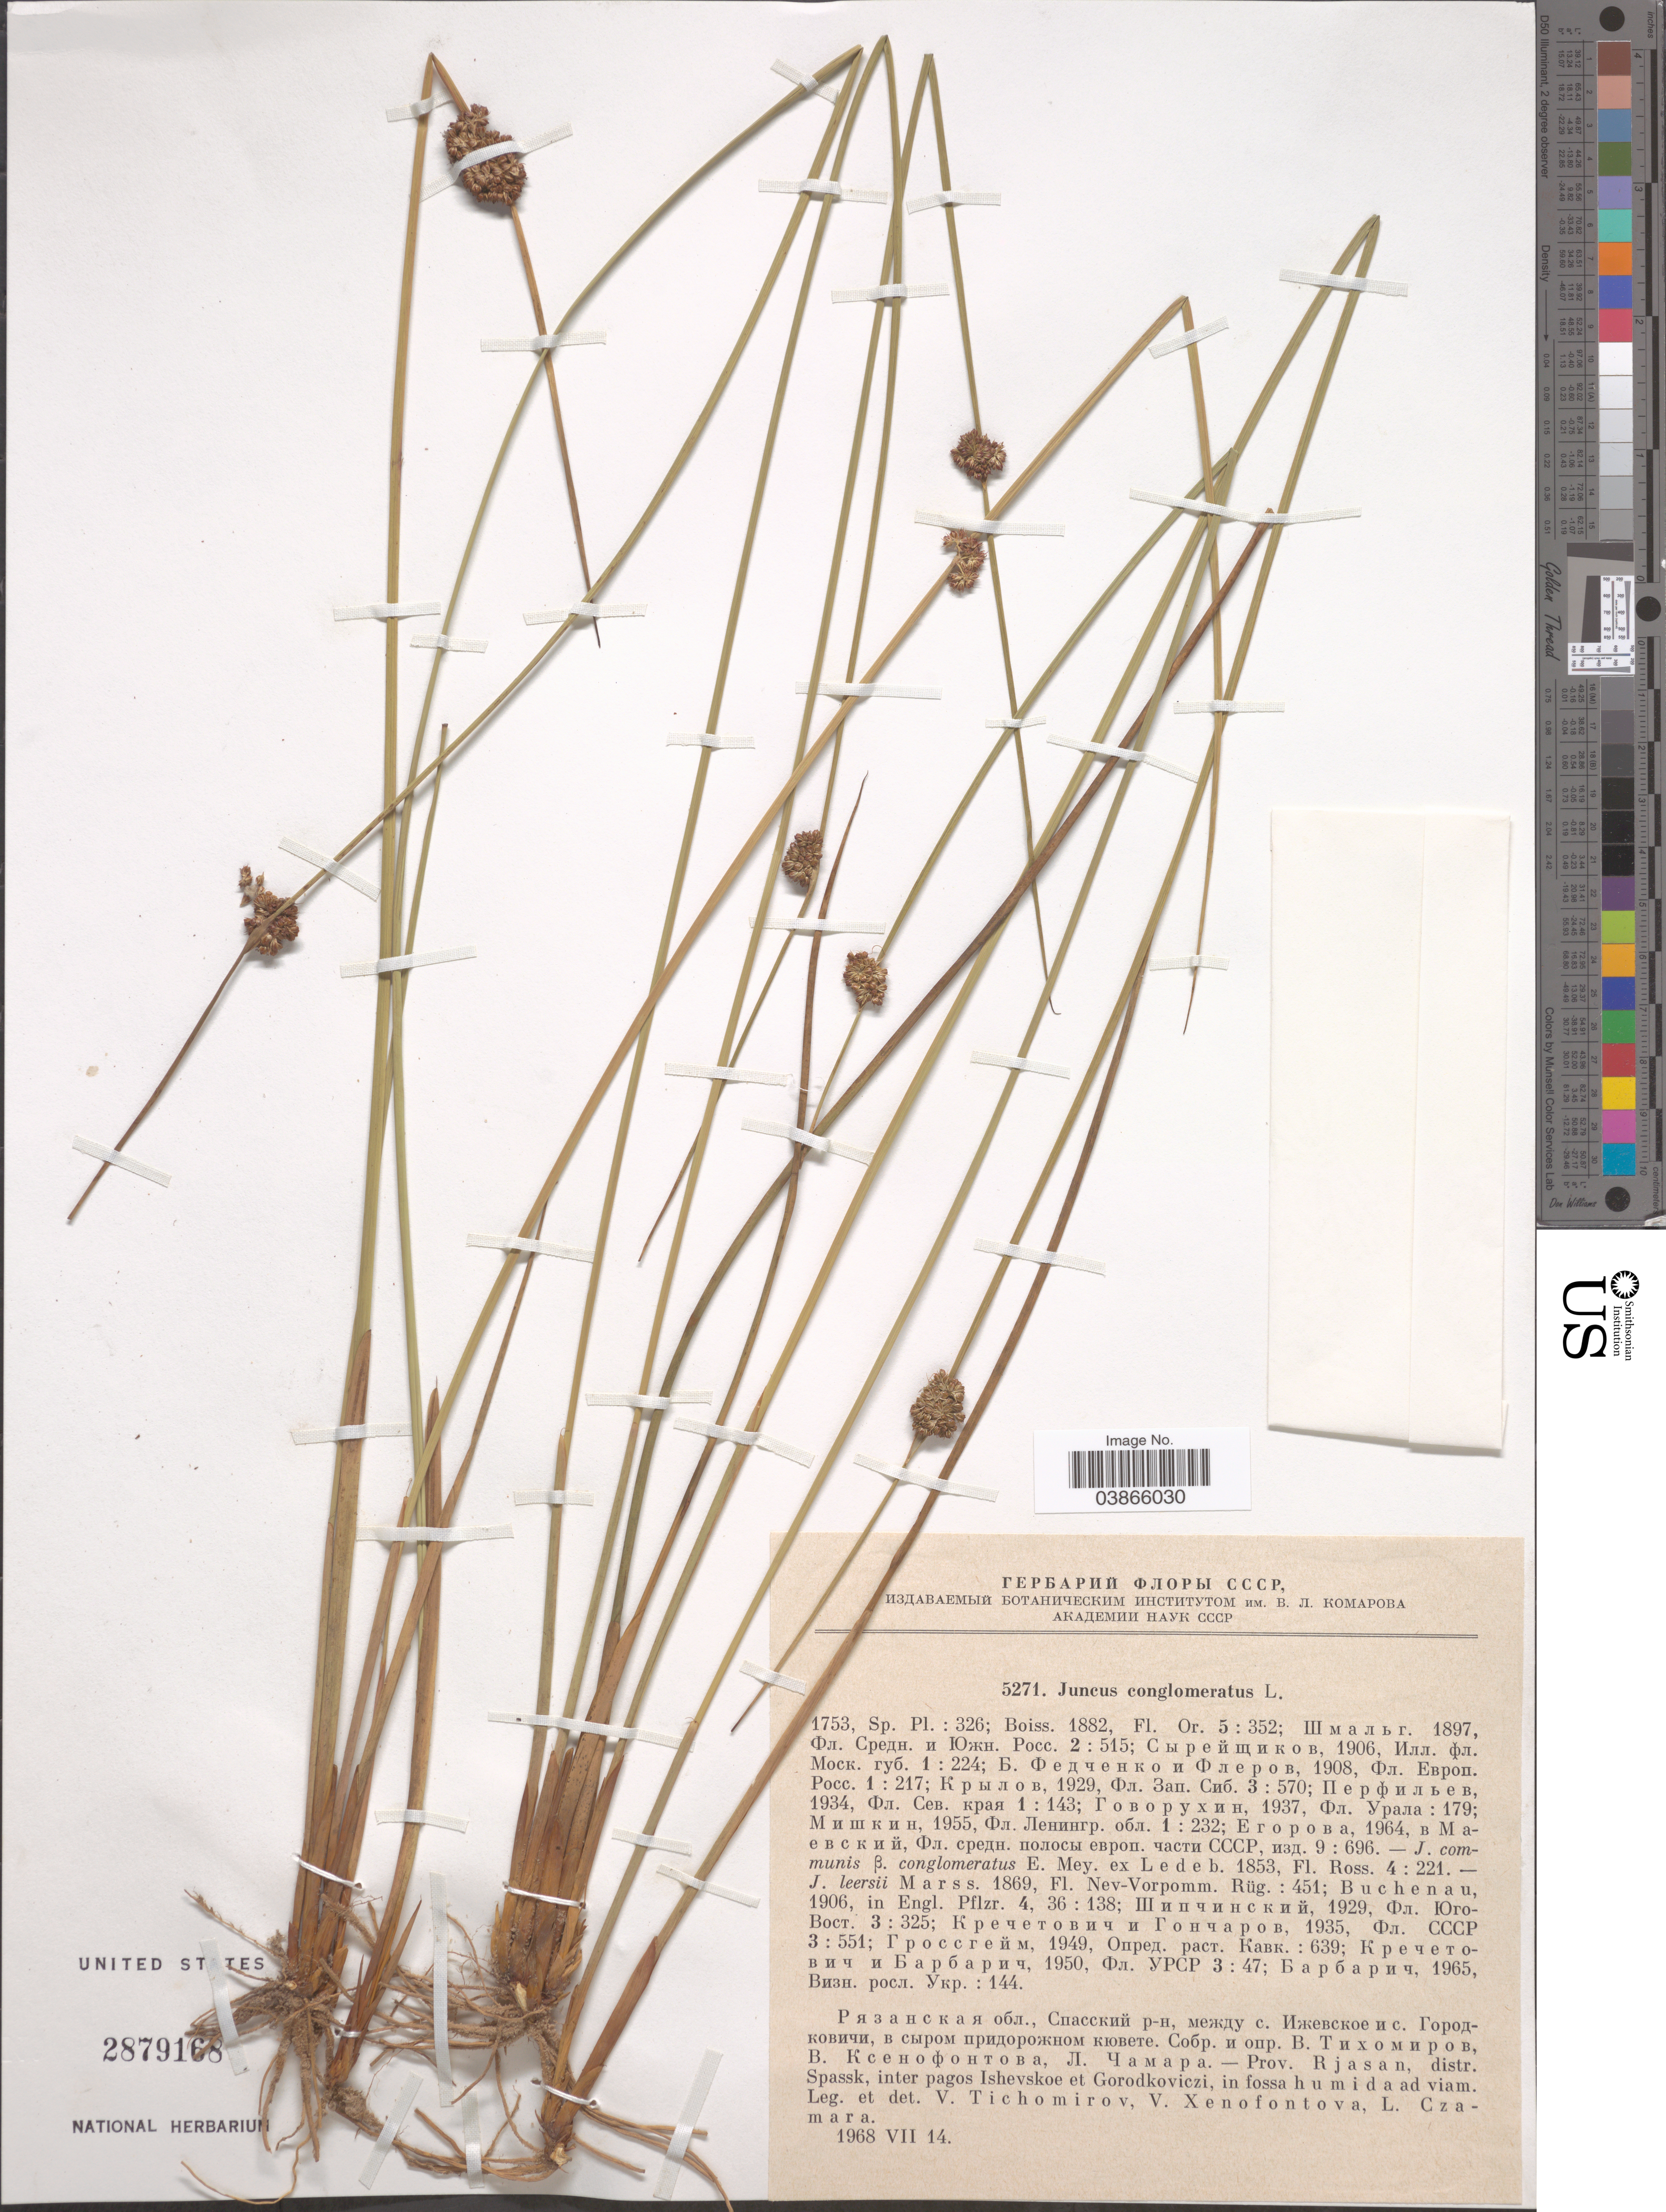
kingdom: Plantae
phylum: Tracheophyta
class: Liliopsida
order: Poales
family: Juncaceae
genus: Juncus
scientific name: Juncus conglomeratus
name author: L.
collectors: V. Tichomirov, V. Xenofontova & L. Czamara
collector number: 5271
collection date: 1968-07-14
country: Russian Federation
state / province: Ryazan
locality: Prov. Rjasan, distr. Spassk, inter pagos Ishevskoe et Gorodkoviczi, in fossa humida ad viam.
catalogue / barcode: US 2879168